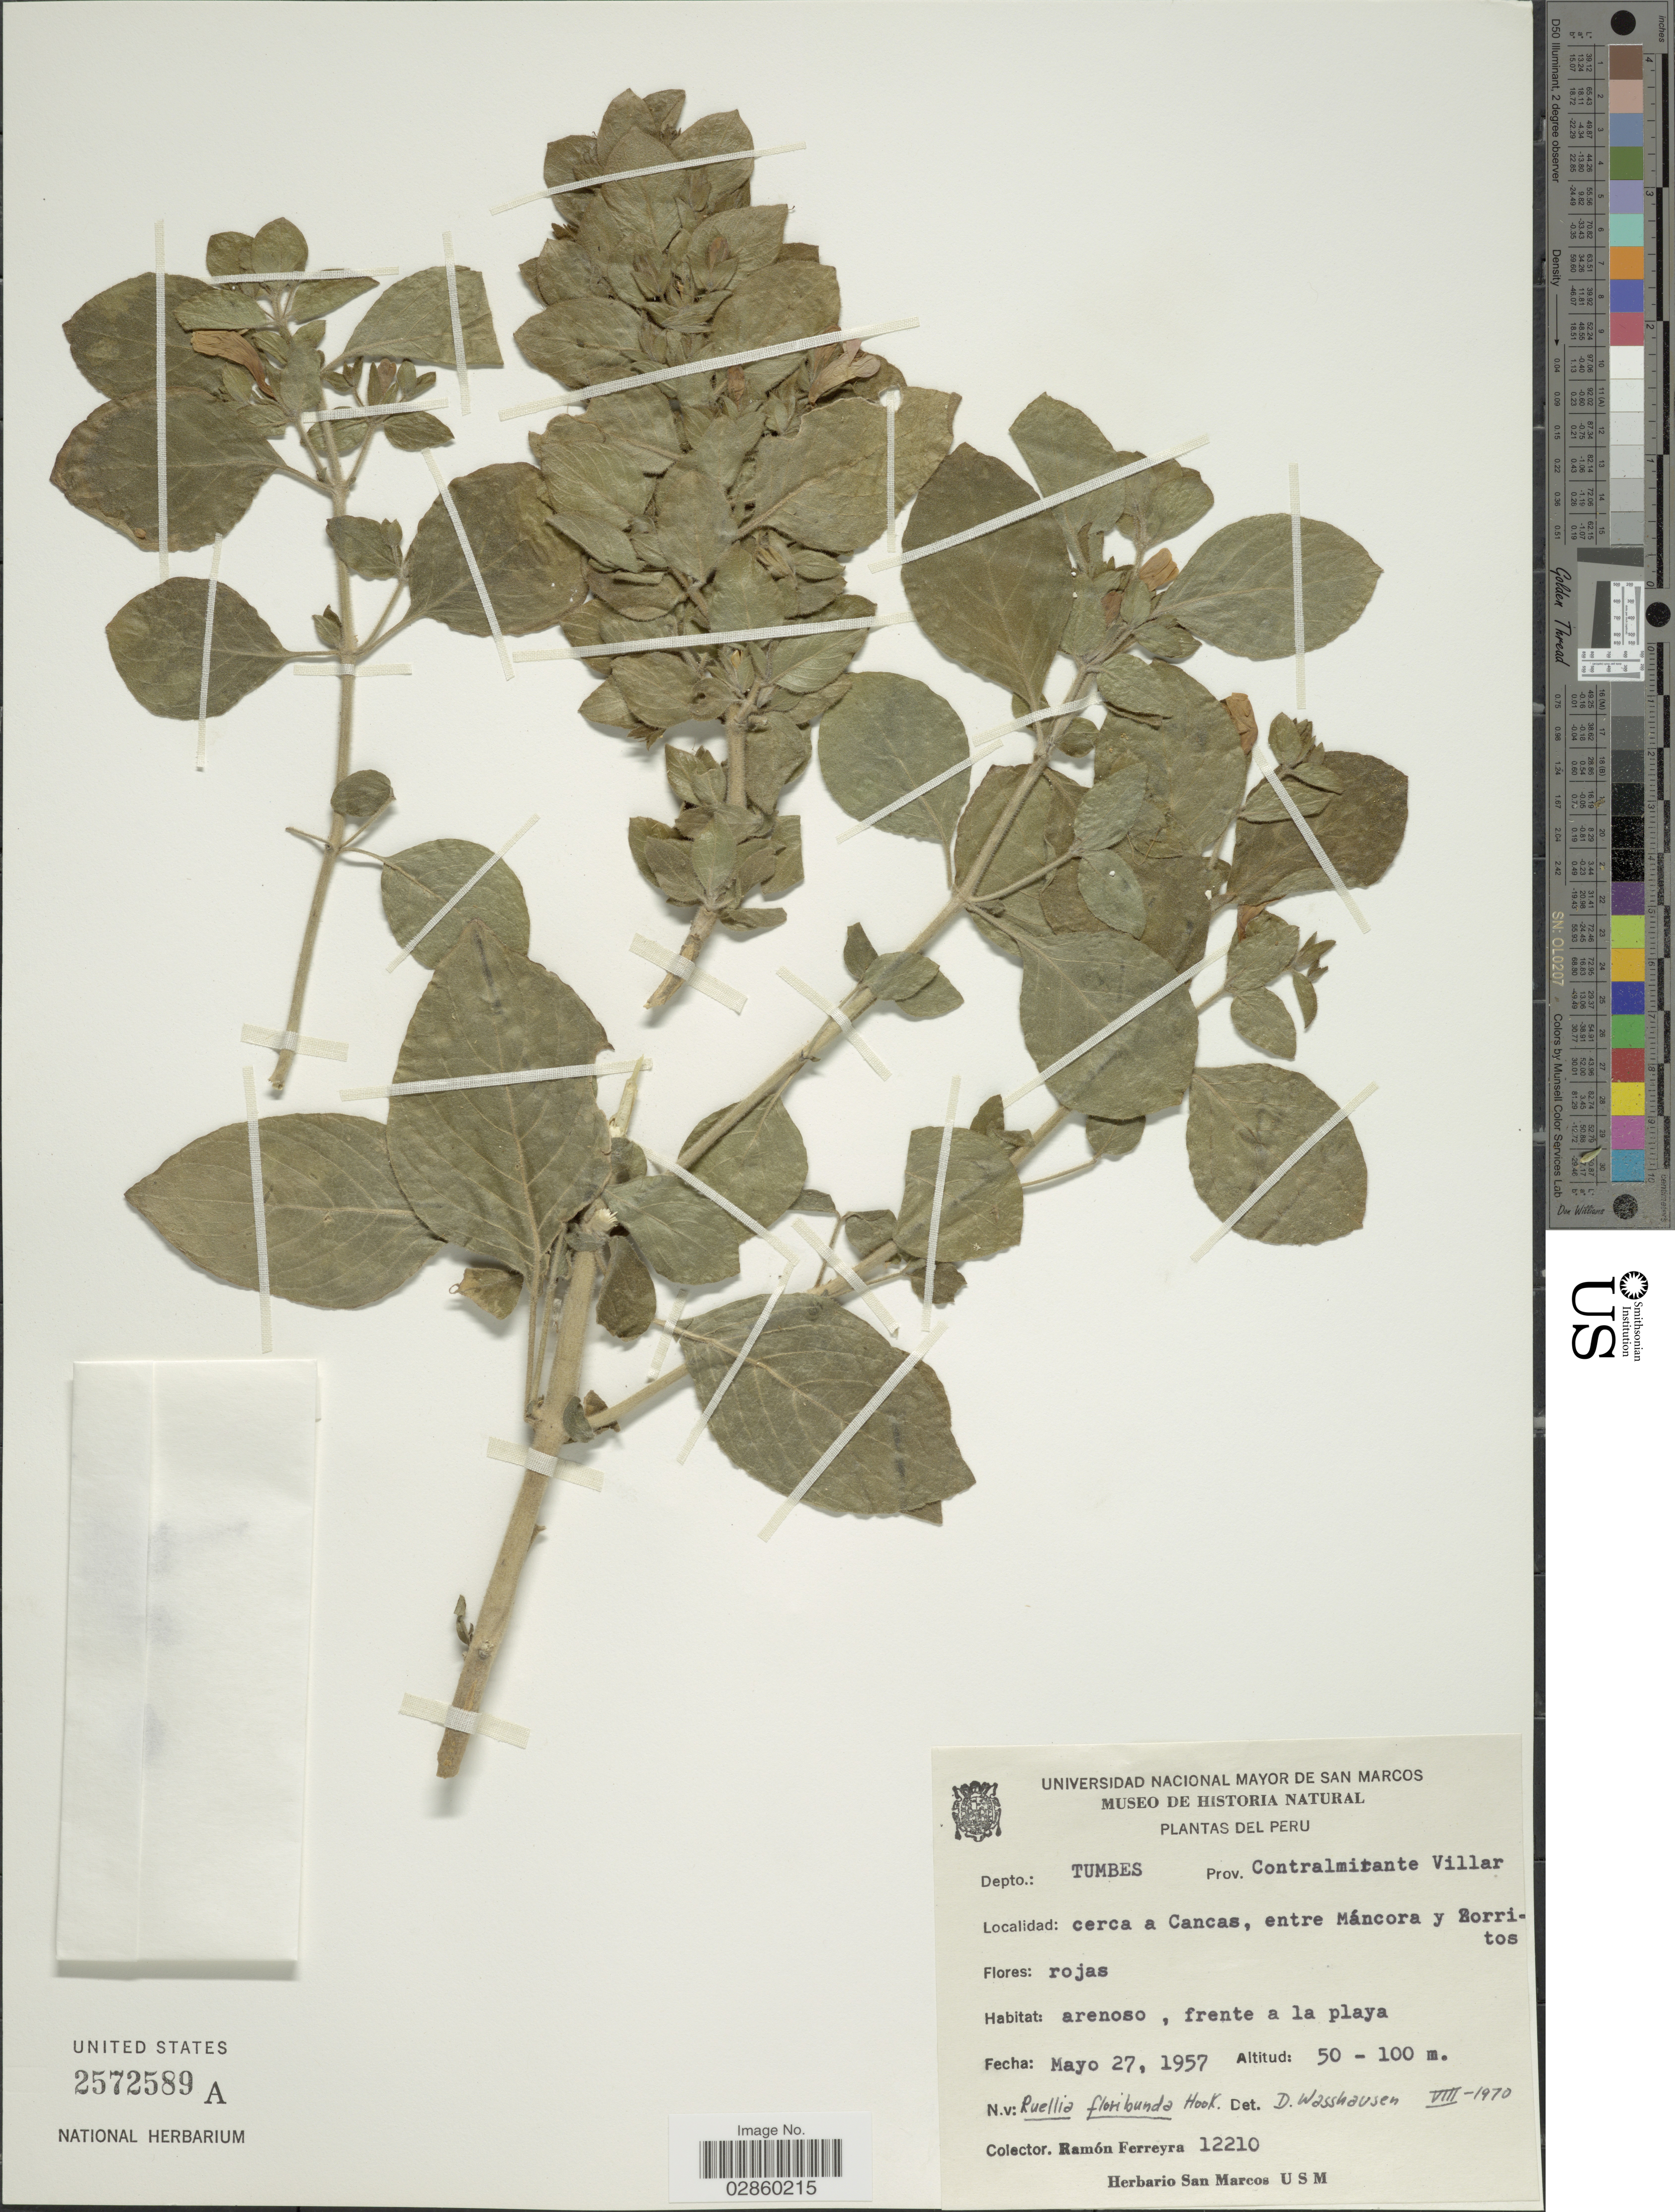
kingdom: Plantae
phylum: Tracheophyta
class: Magnoliopsida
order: Lamiales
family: Acanthaceae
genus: Ruellia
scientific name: Ruellia floribunda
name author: Hook.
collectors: R. A. Ferreyra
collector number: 12210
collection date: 1957-05-27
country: Peru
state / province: Tumbes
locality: Cerca a Cansas, entre Máncora y Zorritos, Prov. Contralmirante Villar, Depto. Tumbes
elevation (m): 50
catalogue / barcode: US 2572589A